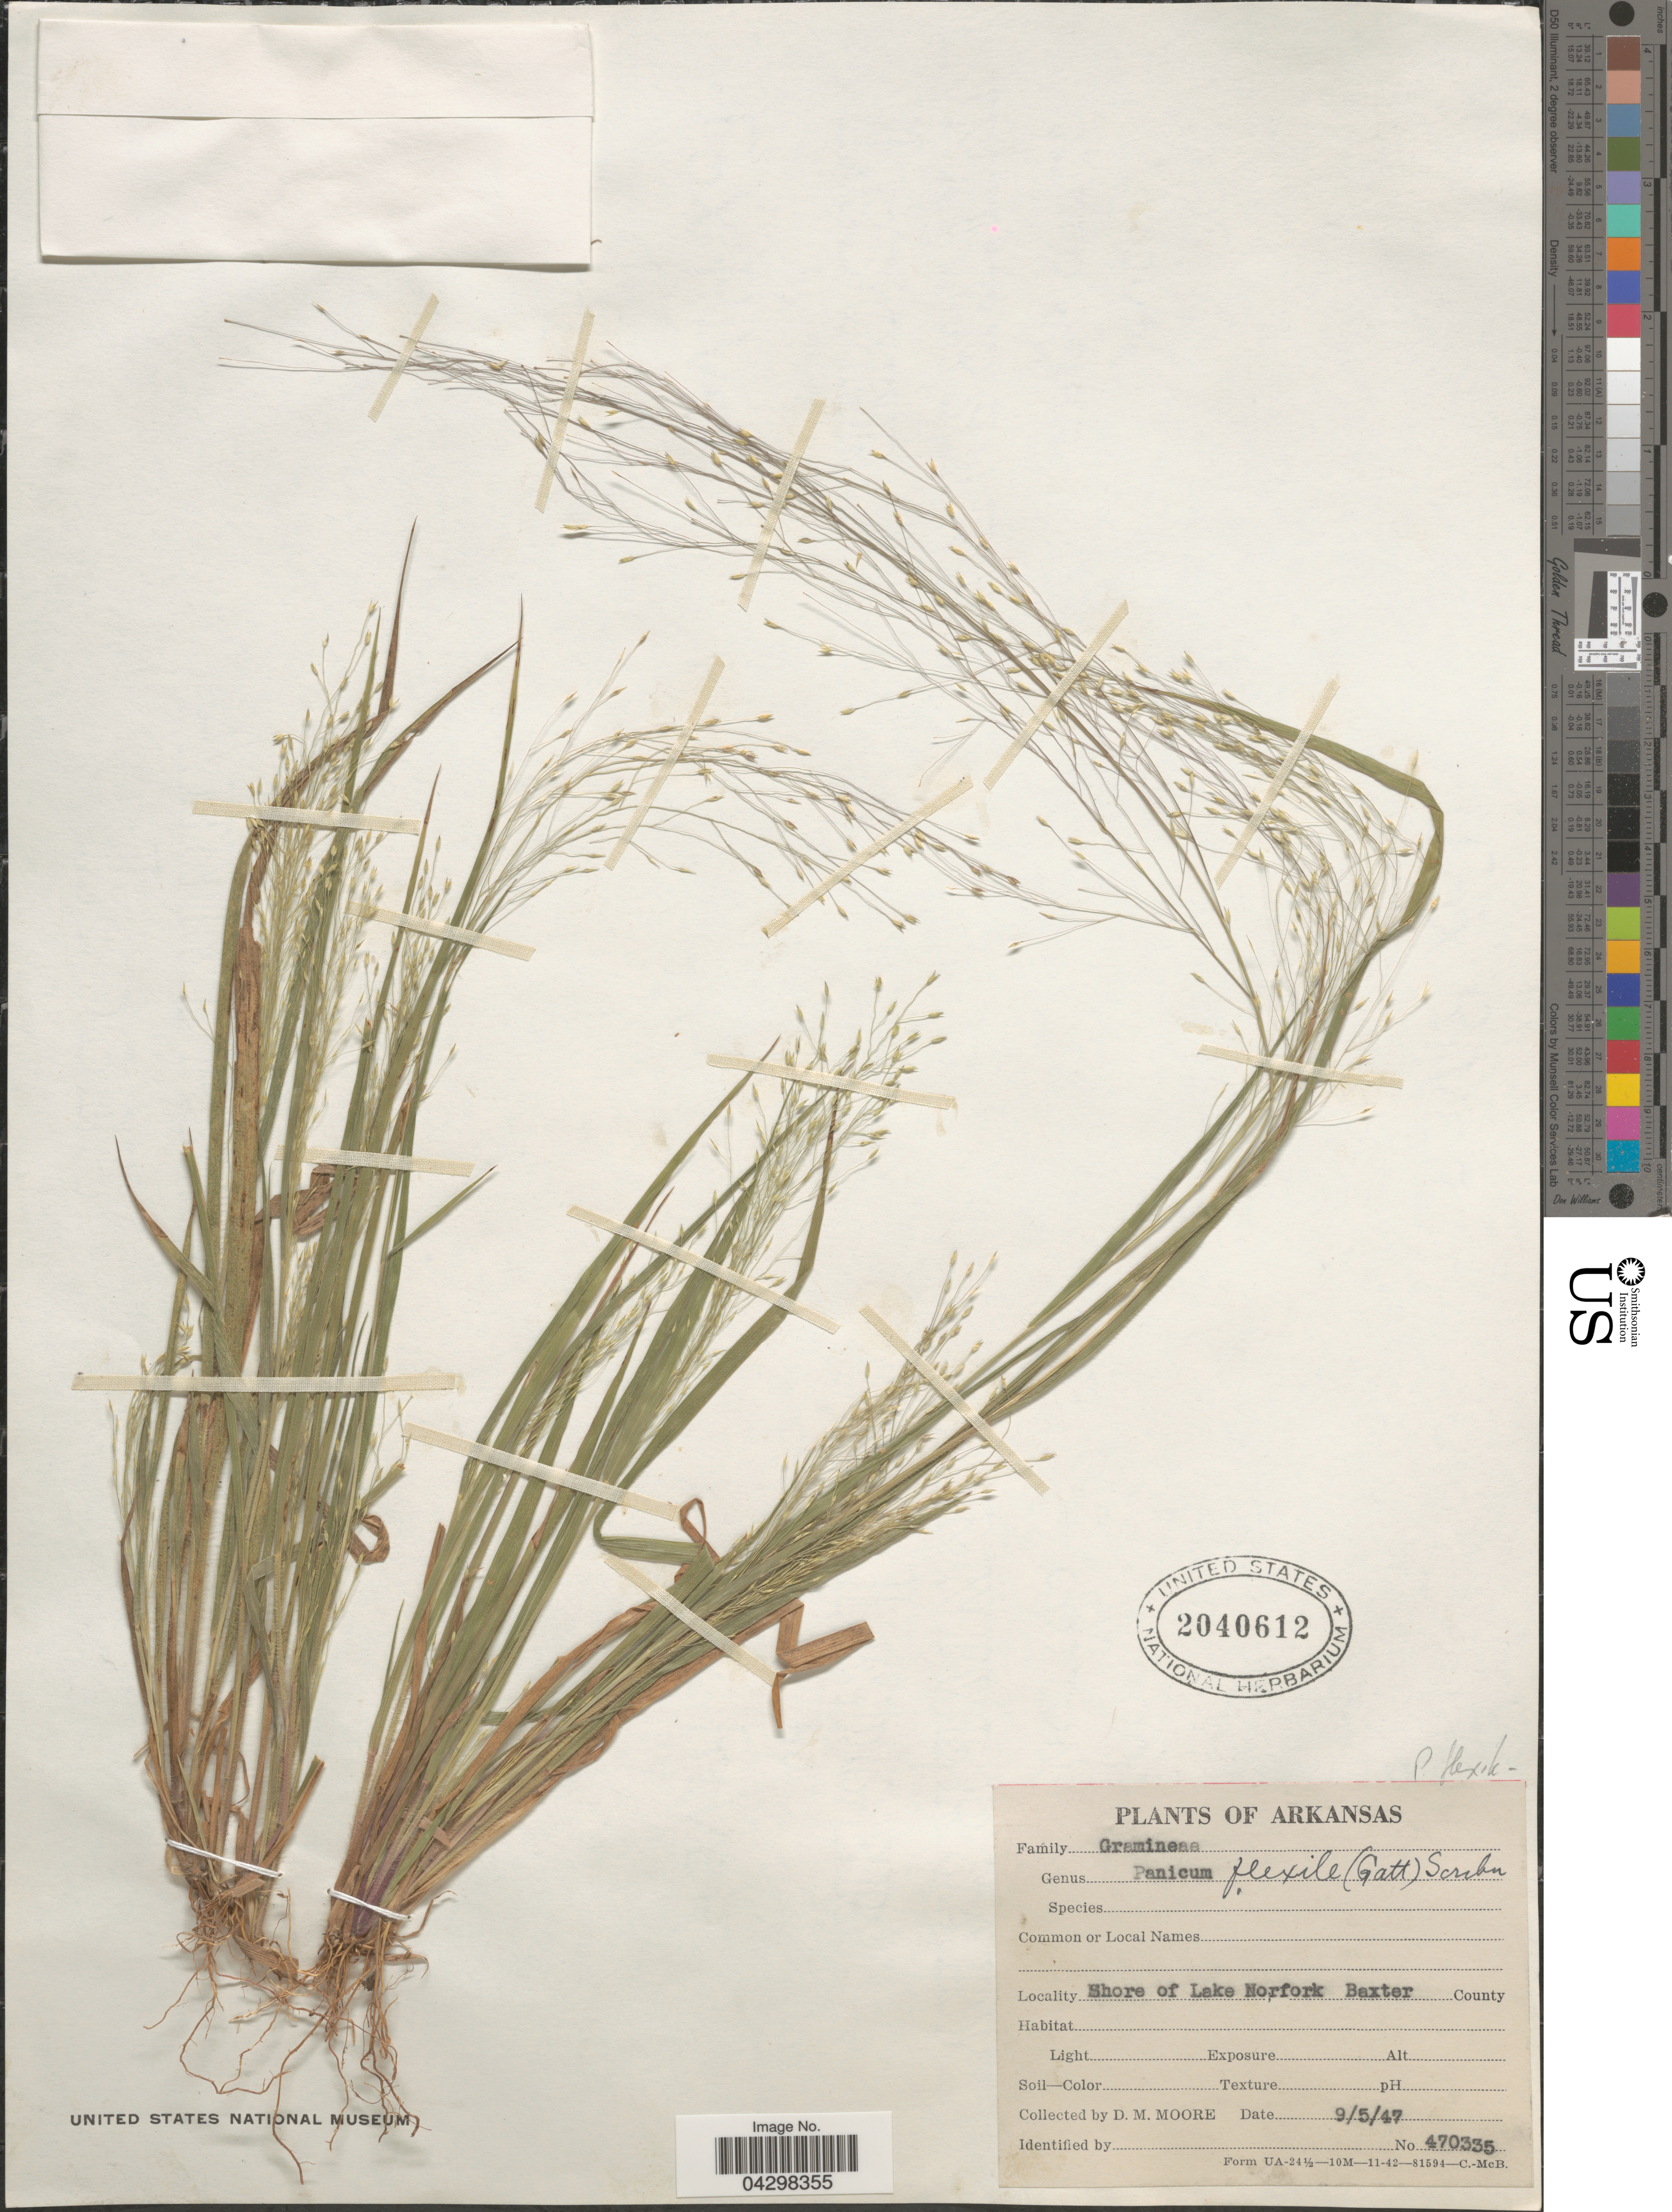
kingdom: Plantae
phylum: Tracheophyta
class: Liliopsida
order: Poales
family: Poaceae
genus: Panicum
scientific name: Panicum flexile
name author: (Gatt.) Scribn.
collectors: D. Moore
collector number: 470335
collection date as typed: Transcribed d/m/y: 5/9/47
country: United States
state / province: Arkansas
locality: Shore of Lake Norfolk Baxter County.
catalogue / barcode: US 2040612